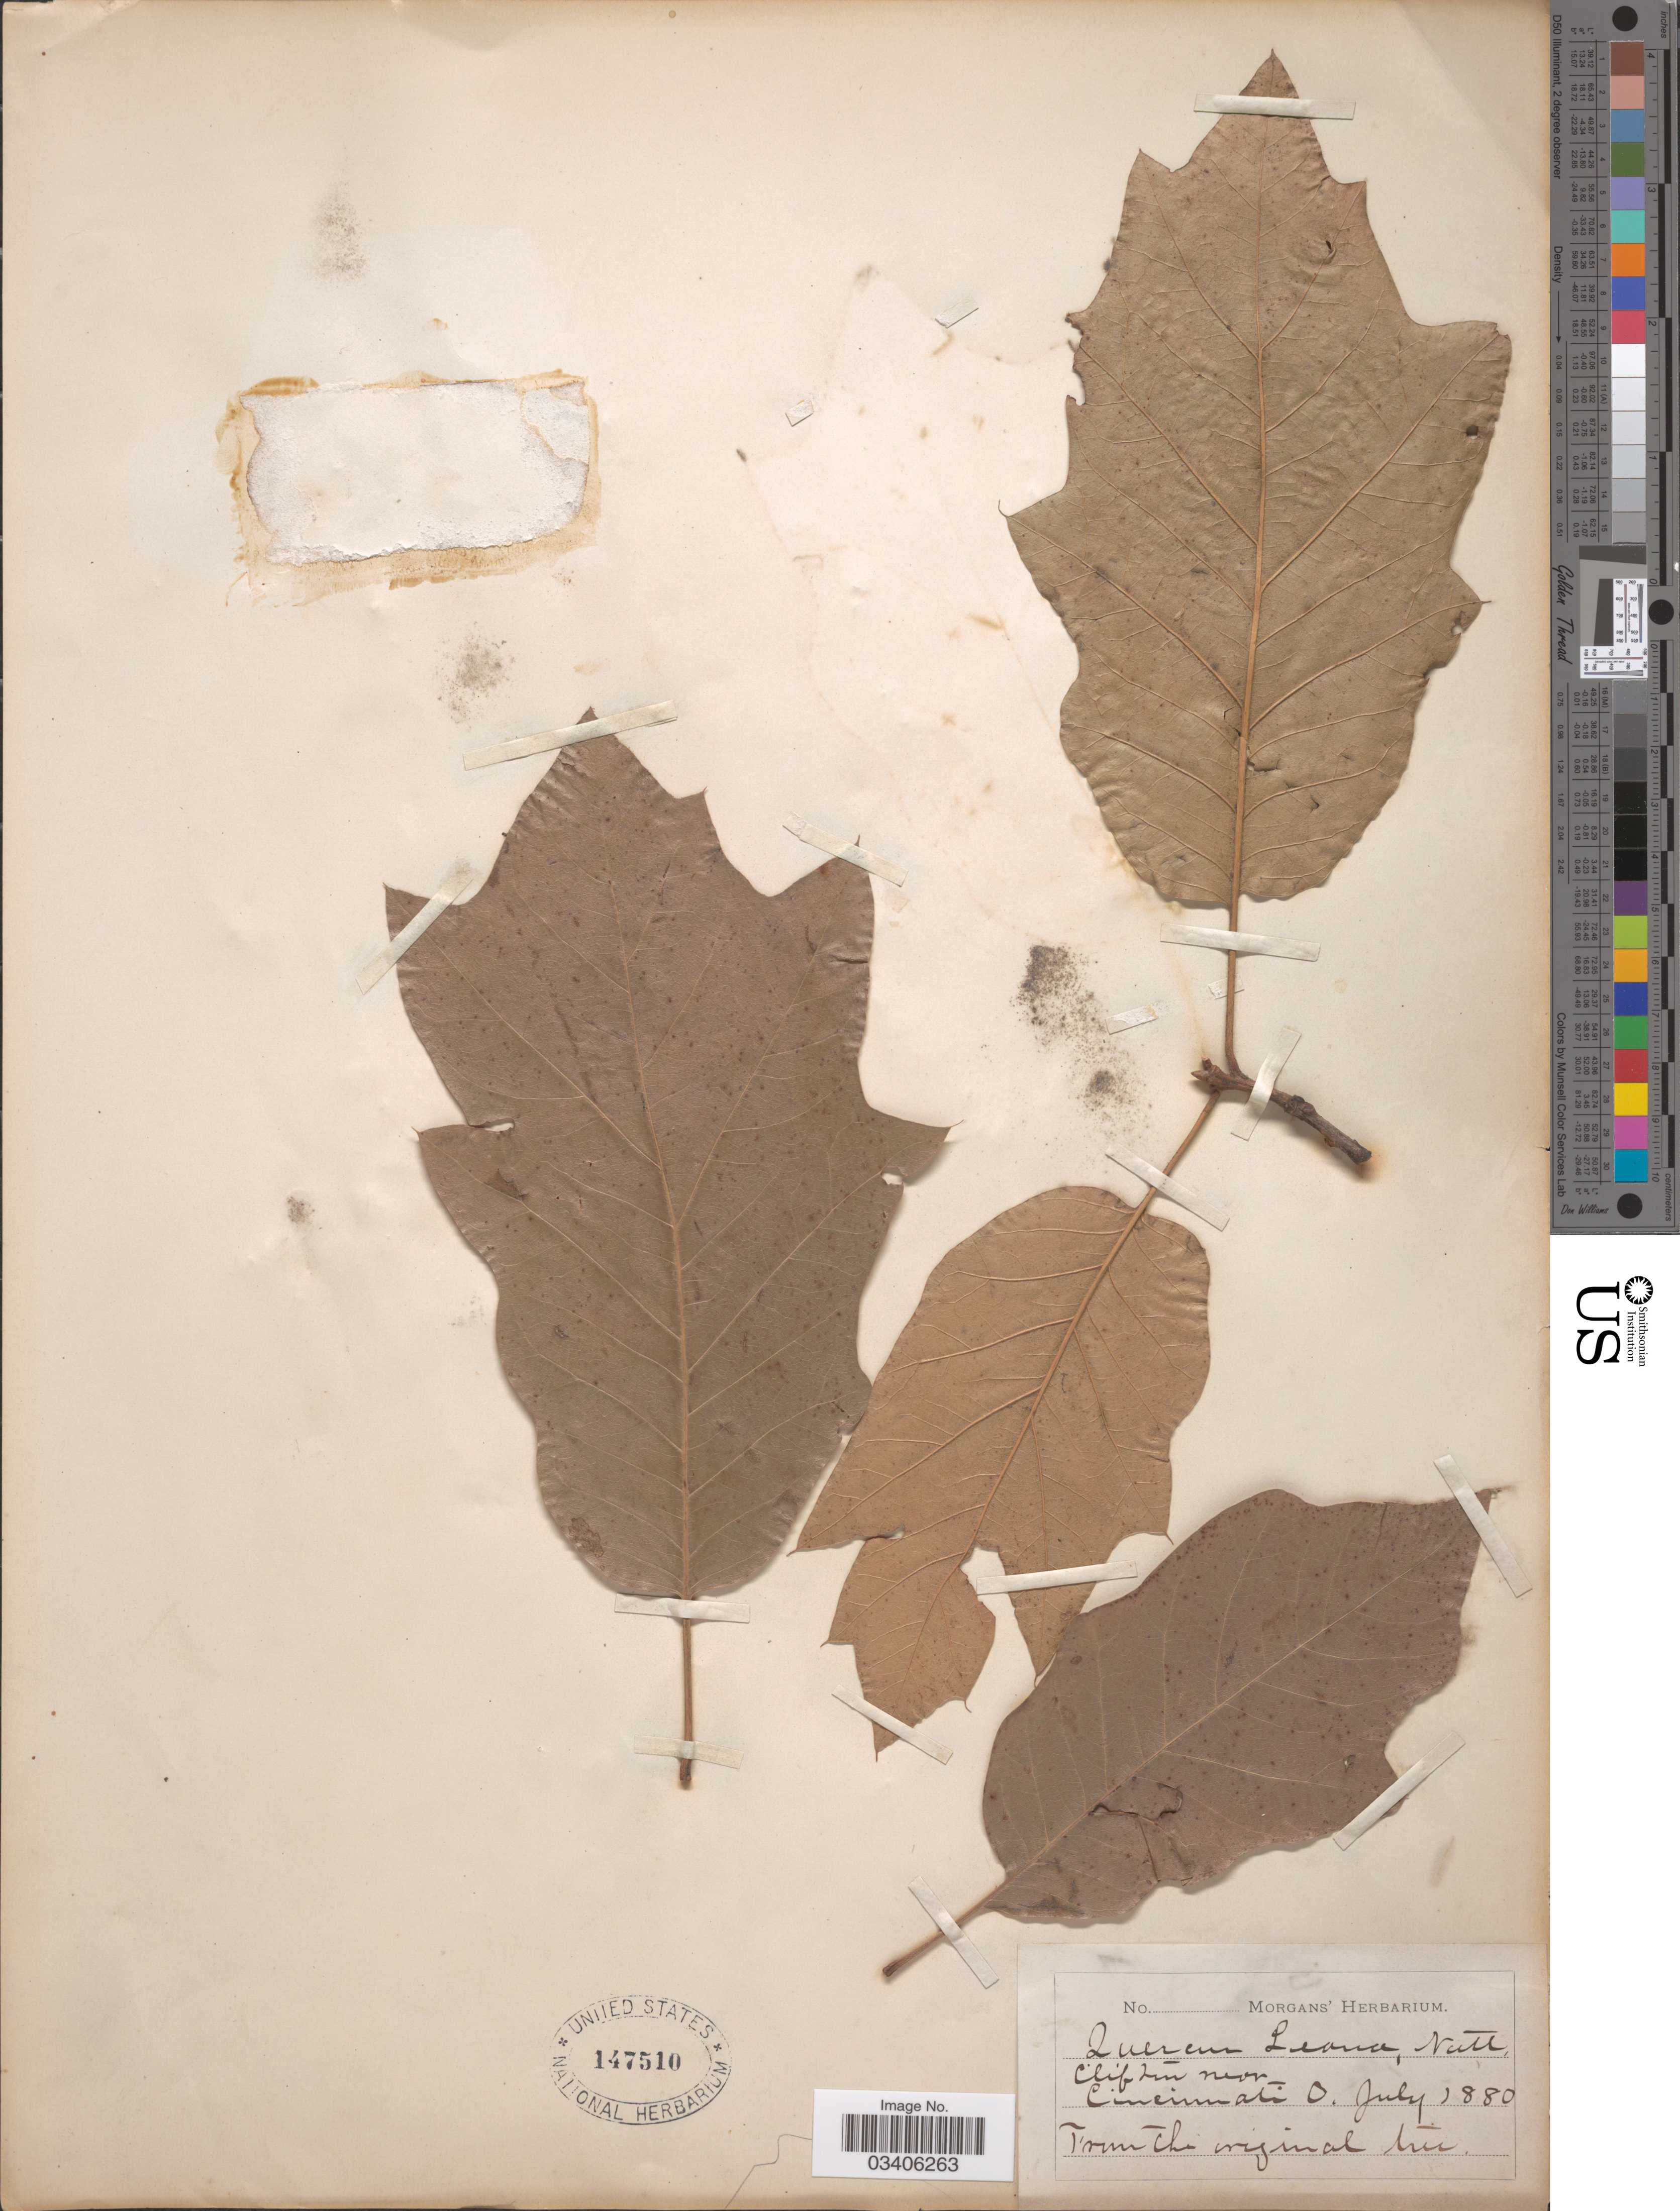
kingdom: Plantae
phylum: Tracheophyta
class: Magnoliopsida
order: Fagales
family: Fagaceae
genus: Quercus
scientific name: Quercus x leana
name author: Nutt.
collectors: Morgans' Herbarium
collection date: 1880-07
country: United States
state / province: Ohio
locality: Clifton near Cincinnati.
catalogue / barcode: US 147510